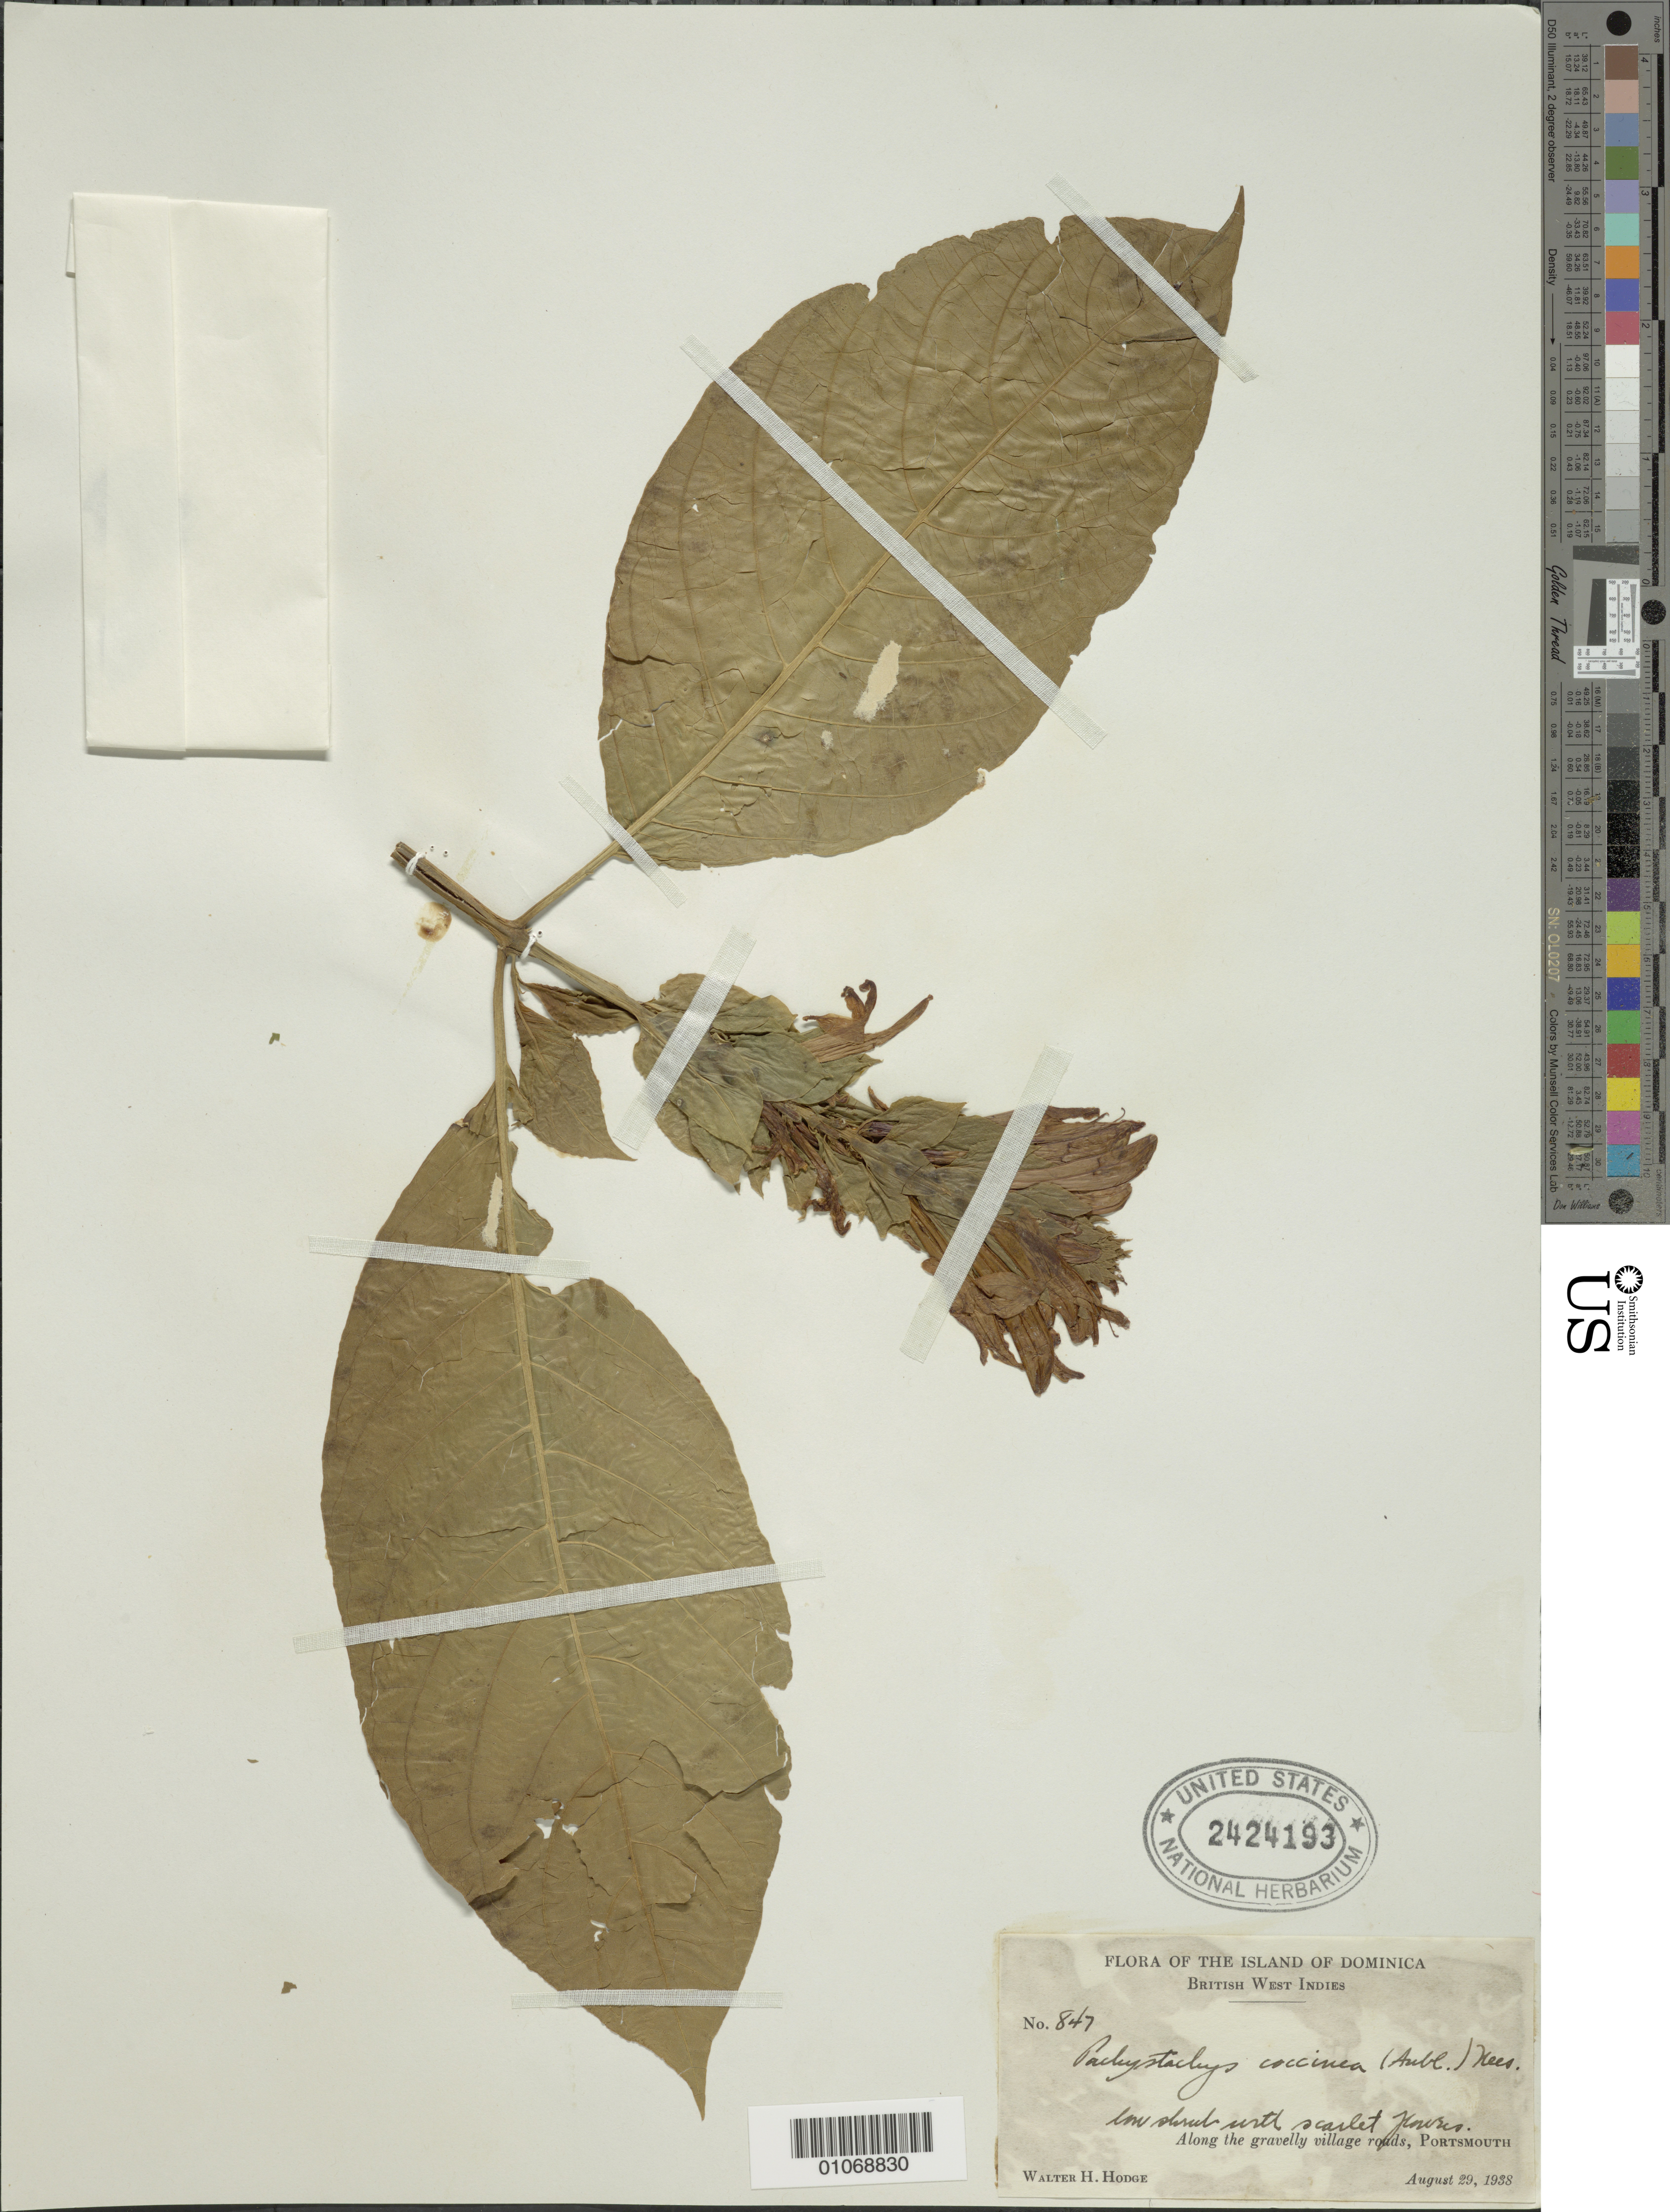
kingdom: Plantae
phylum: Tracheophyta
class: Magnoliopsida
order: Lamiales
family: Acanthaceae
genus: Pachystachys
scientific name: Pachystachys spicata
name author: (Ruiz & Pav.) Wassh.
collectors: W. Hodge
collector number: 847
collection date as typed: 29 Aug 1938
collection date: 1938-08-29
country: Dominica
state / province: St. John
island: Dominica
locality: Along gravelly village roads.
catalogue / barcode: US 2424193